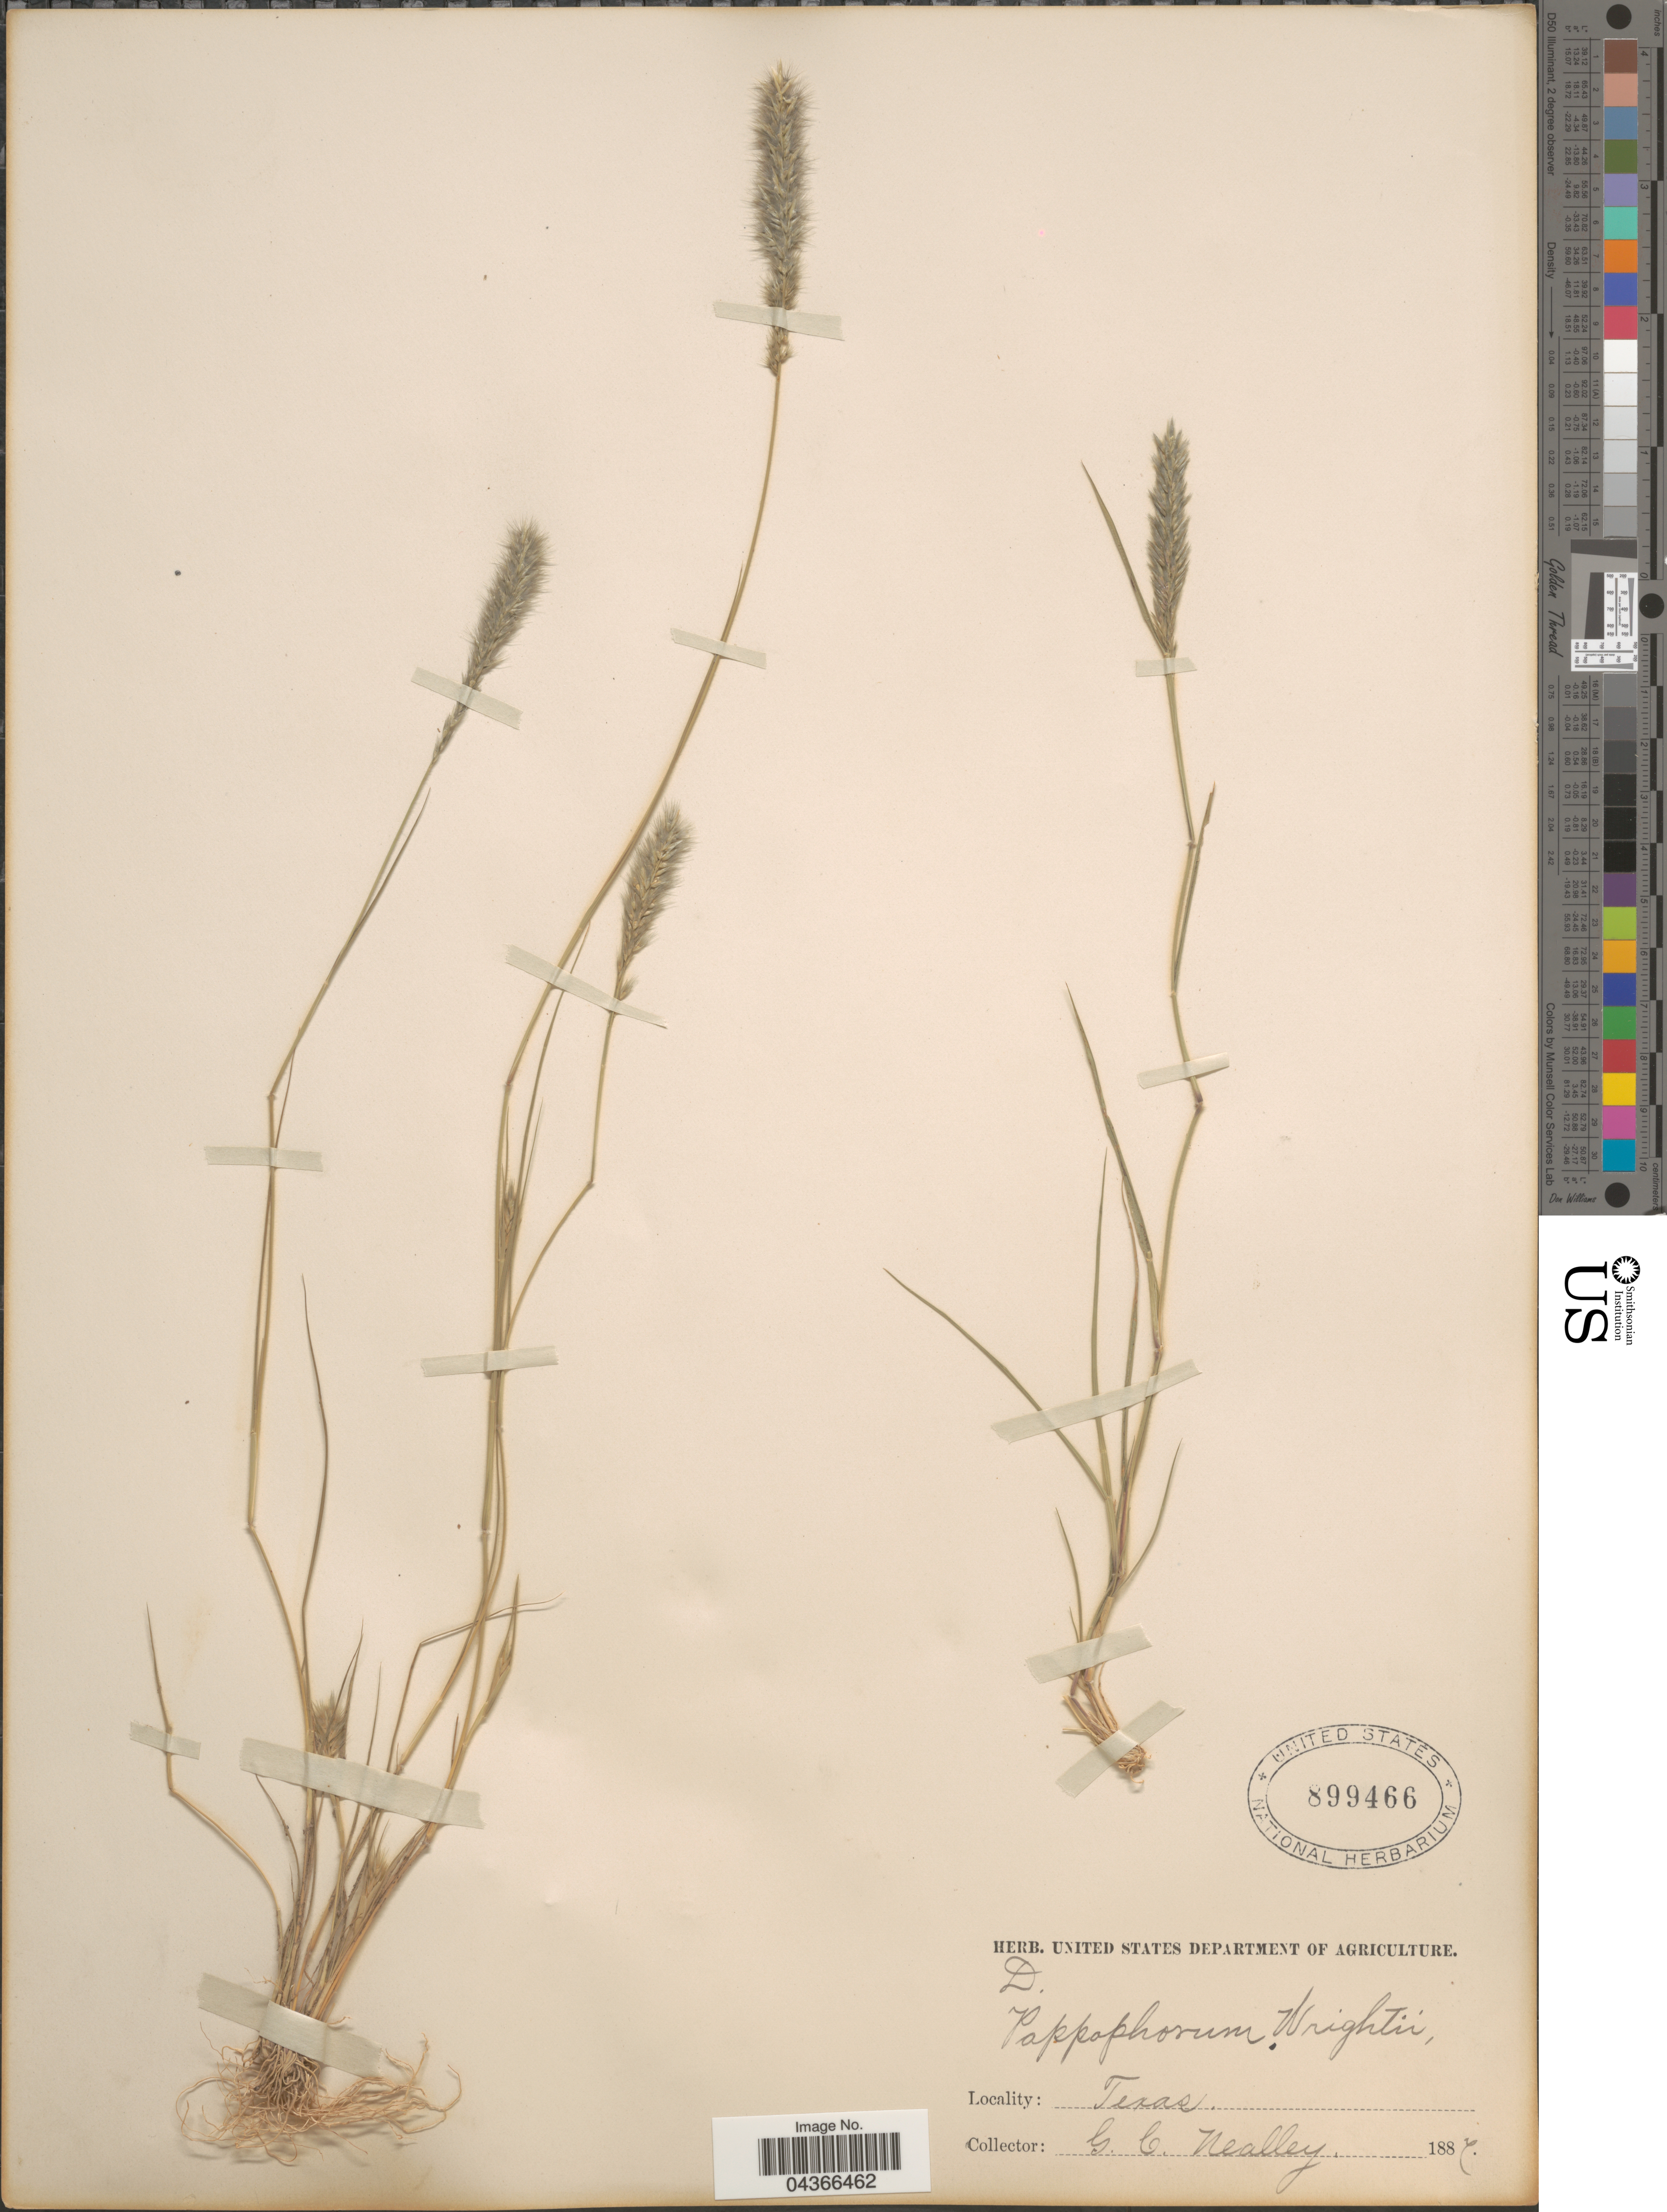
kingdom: Plantae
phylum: Tracheophyta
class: Liliopsida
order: Poales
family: Poaceae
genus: Enneapogon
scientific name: Enneapogon desvauxii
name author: P. Beauv.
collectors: G. C. Nealley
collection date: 1887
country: United States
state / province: Texas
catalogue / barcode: US 899466